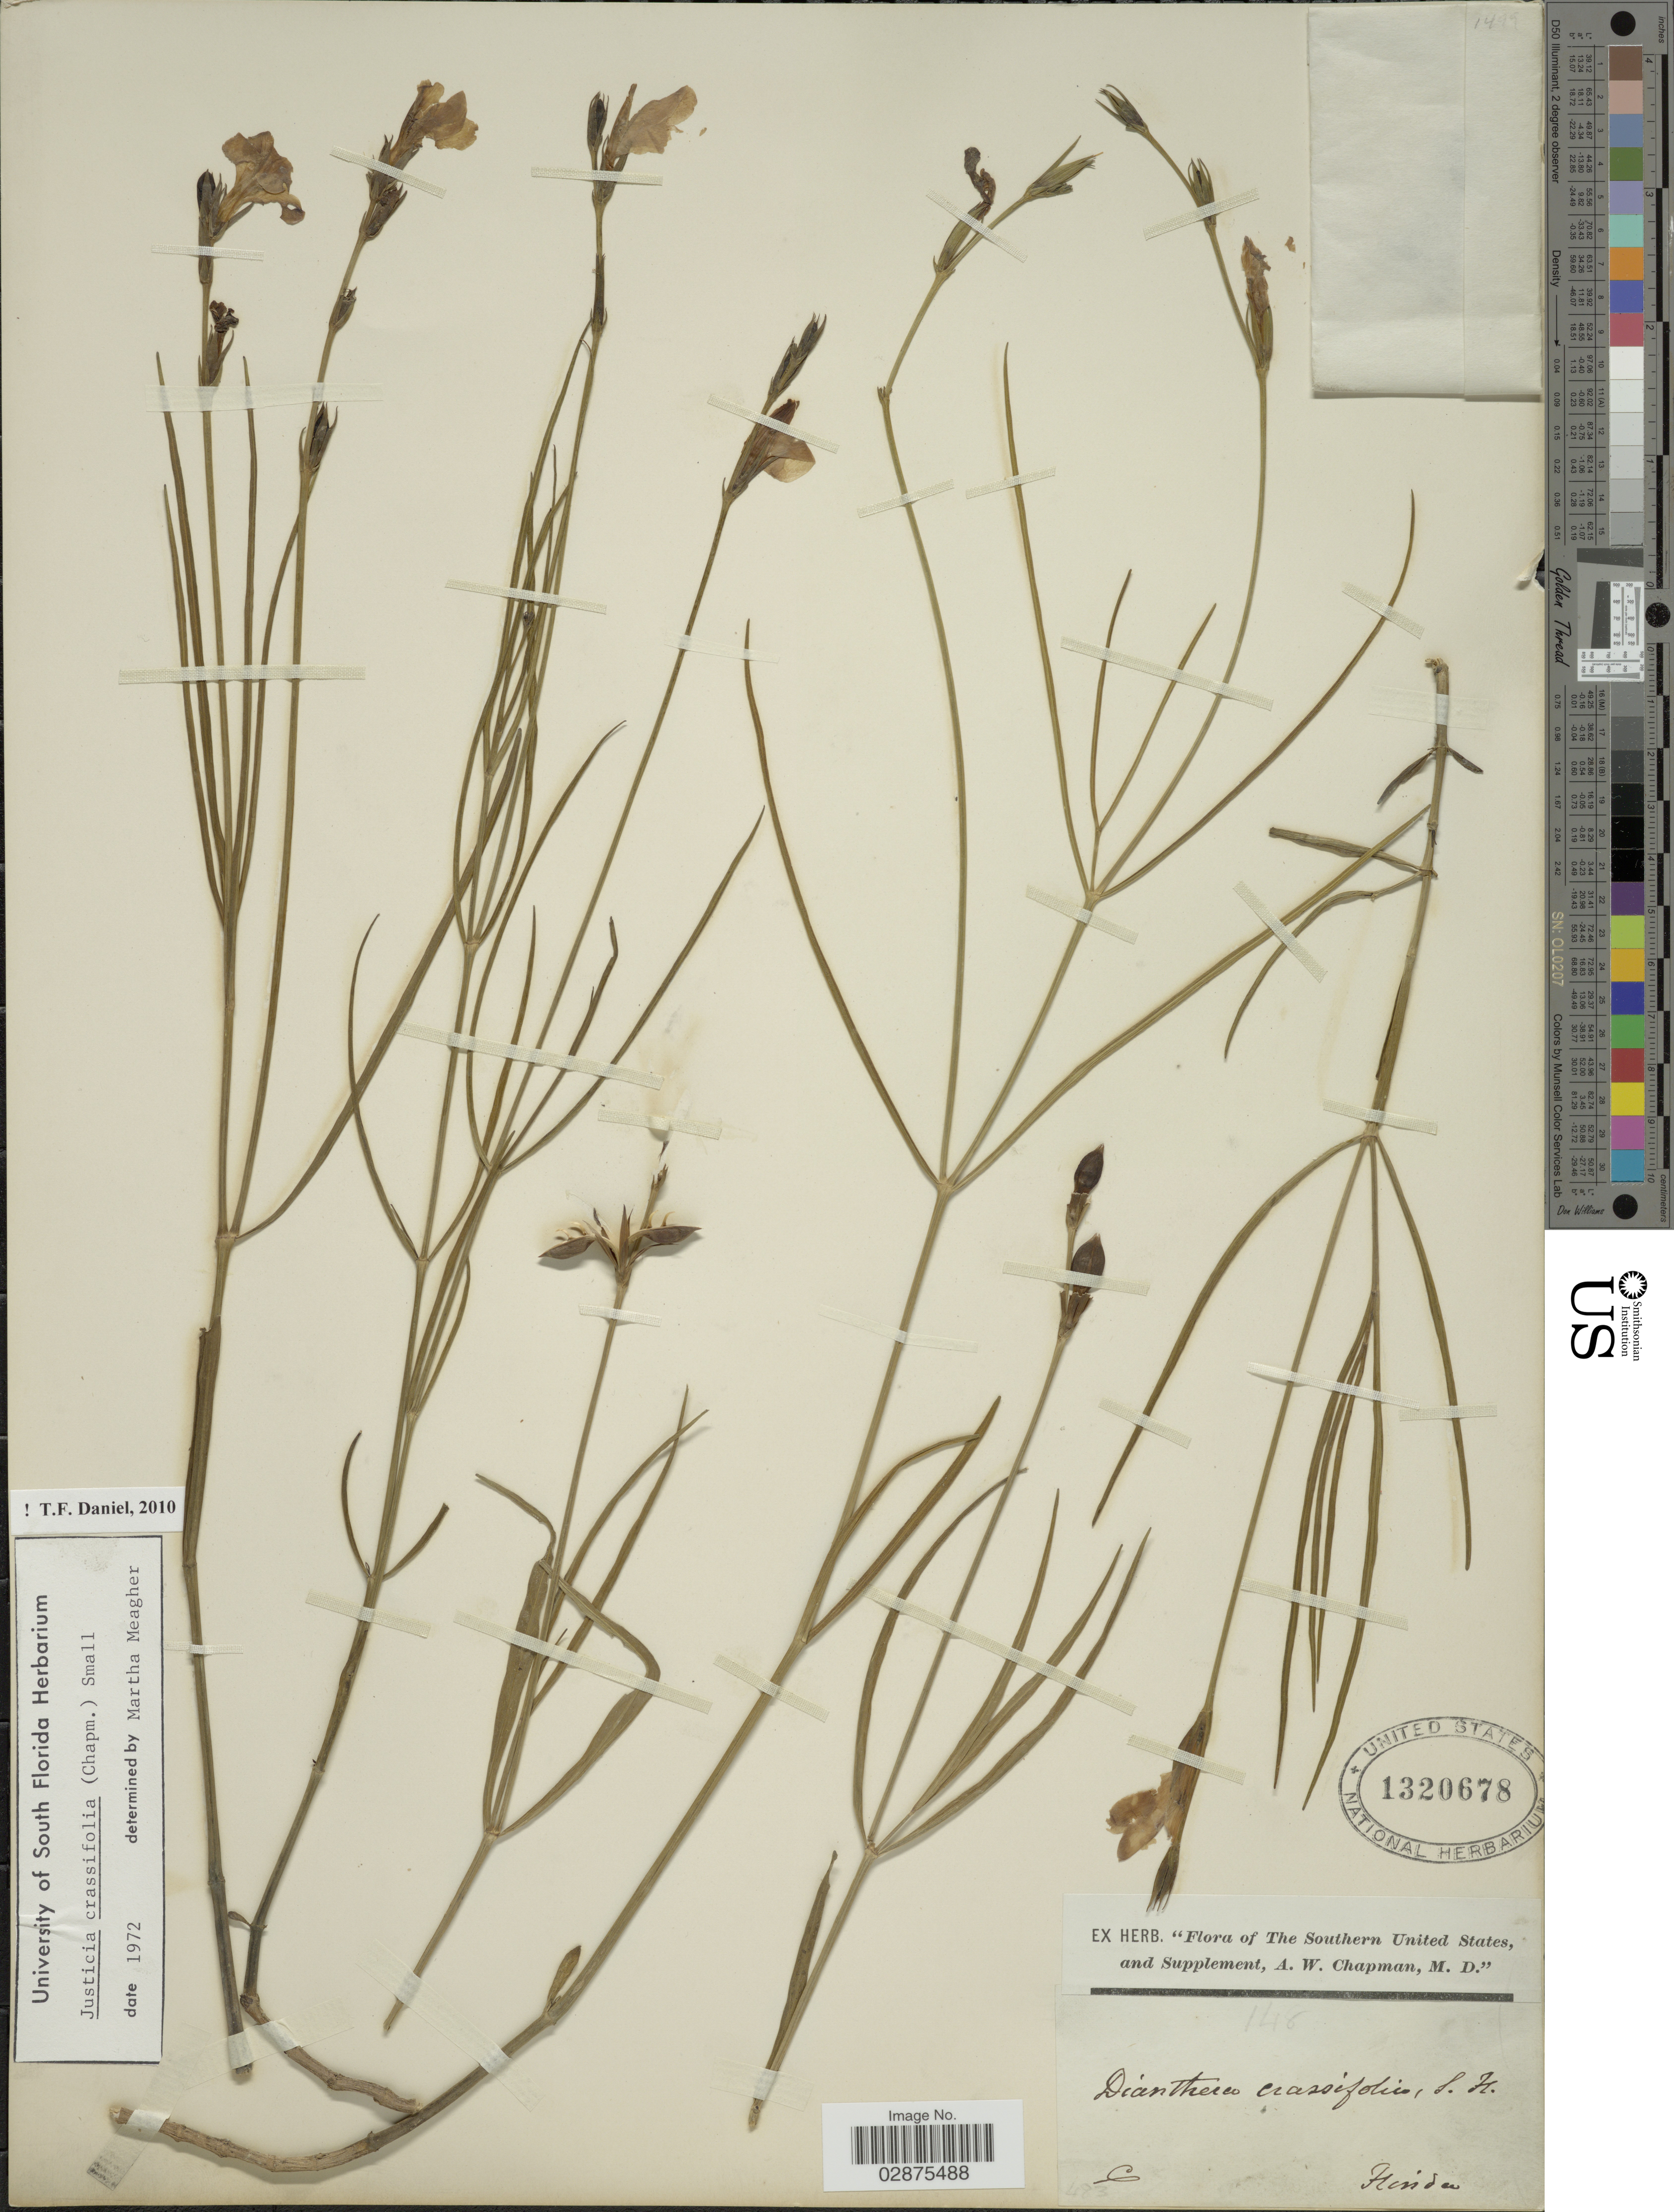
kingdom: Plantae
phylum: Tracheophyta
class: Magnoliopsida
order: Lamiales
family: Acanthaceae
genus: Justicia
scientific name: Justicia crassifolia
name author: (Chapm.) Chapm. ex Small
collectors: ex herb. A.W. Chapman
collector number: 146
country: United States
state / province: Florida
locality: Southern United States.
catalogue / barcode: US 1320678